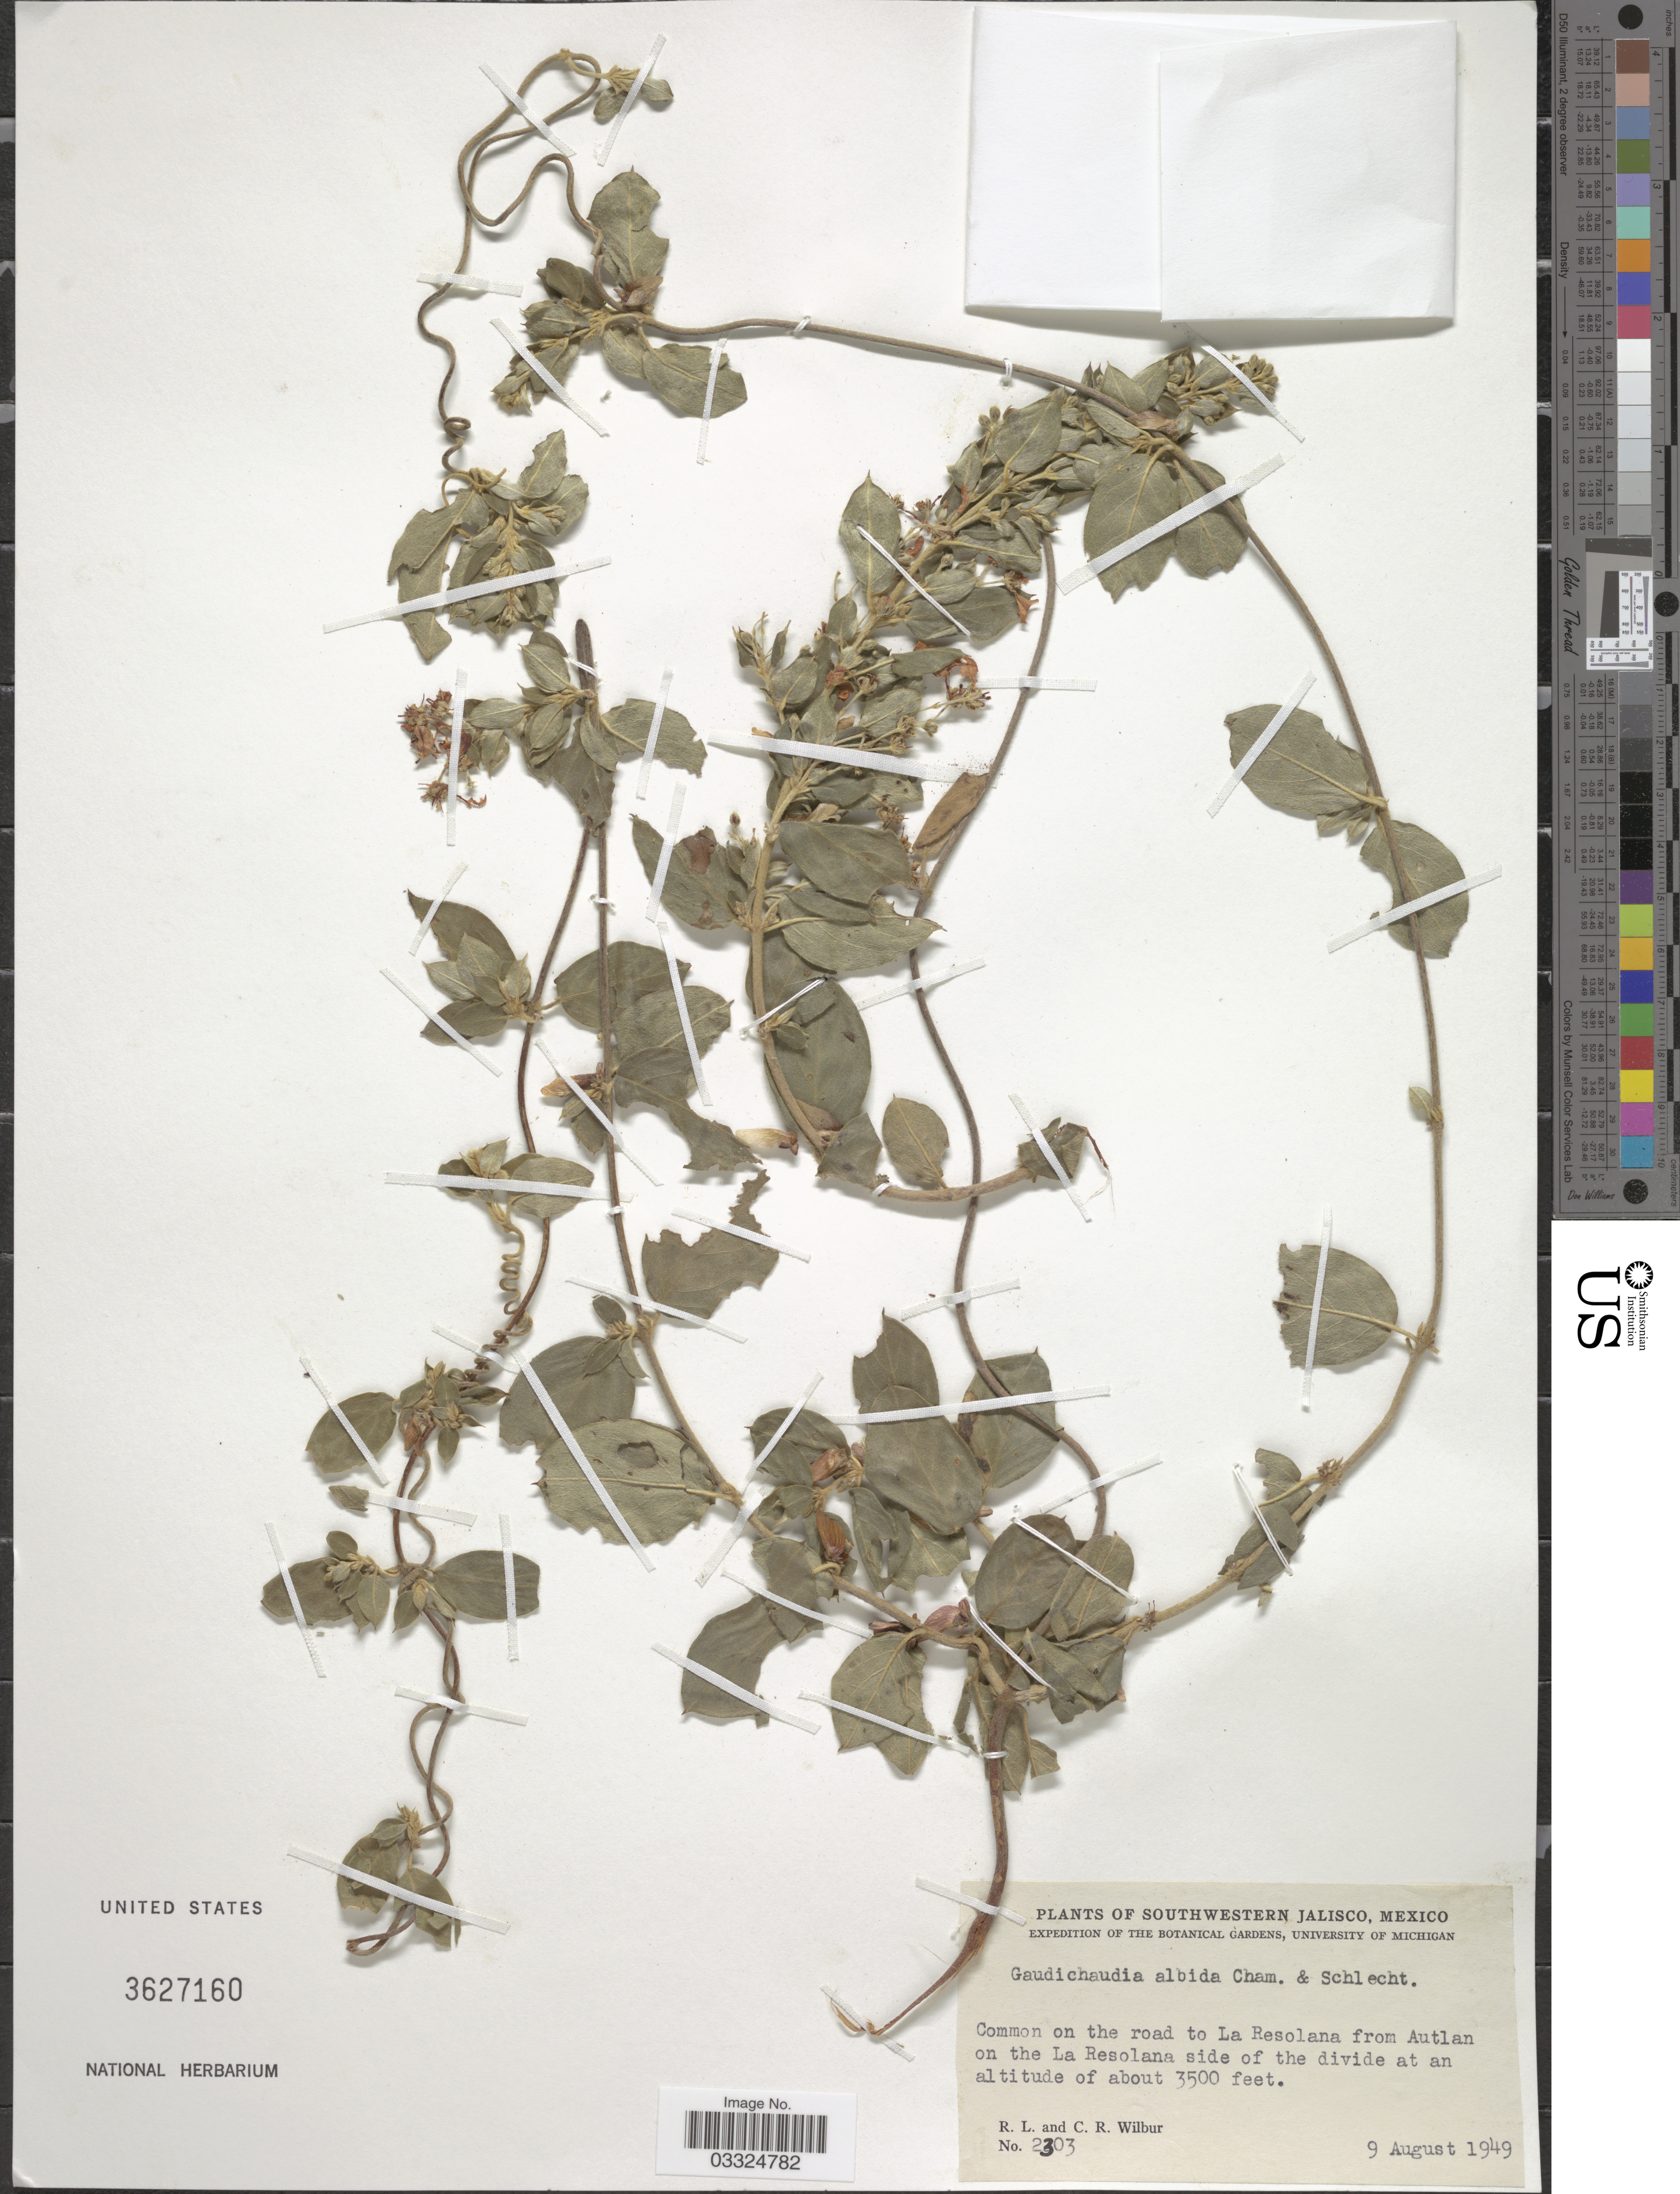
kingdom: Plantae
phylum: Tracheophyta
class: Magnoliopsida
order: Malpighiales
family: Malpighiaceae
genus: Gaudichaudia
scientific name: Gaudichaudia albida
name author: Schltdl. & Cham.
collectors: R. L. Wilbur & C. Wilbur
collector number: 2303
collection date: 1949-08-09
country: Mexico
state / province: Jalisco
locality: Southwestern Jalisco. Common on the road to La Resolana from Autlan on the La Resolana side of the divide.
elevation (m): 1067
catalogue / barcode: US 3627160